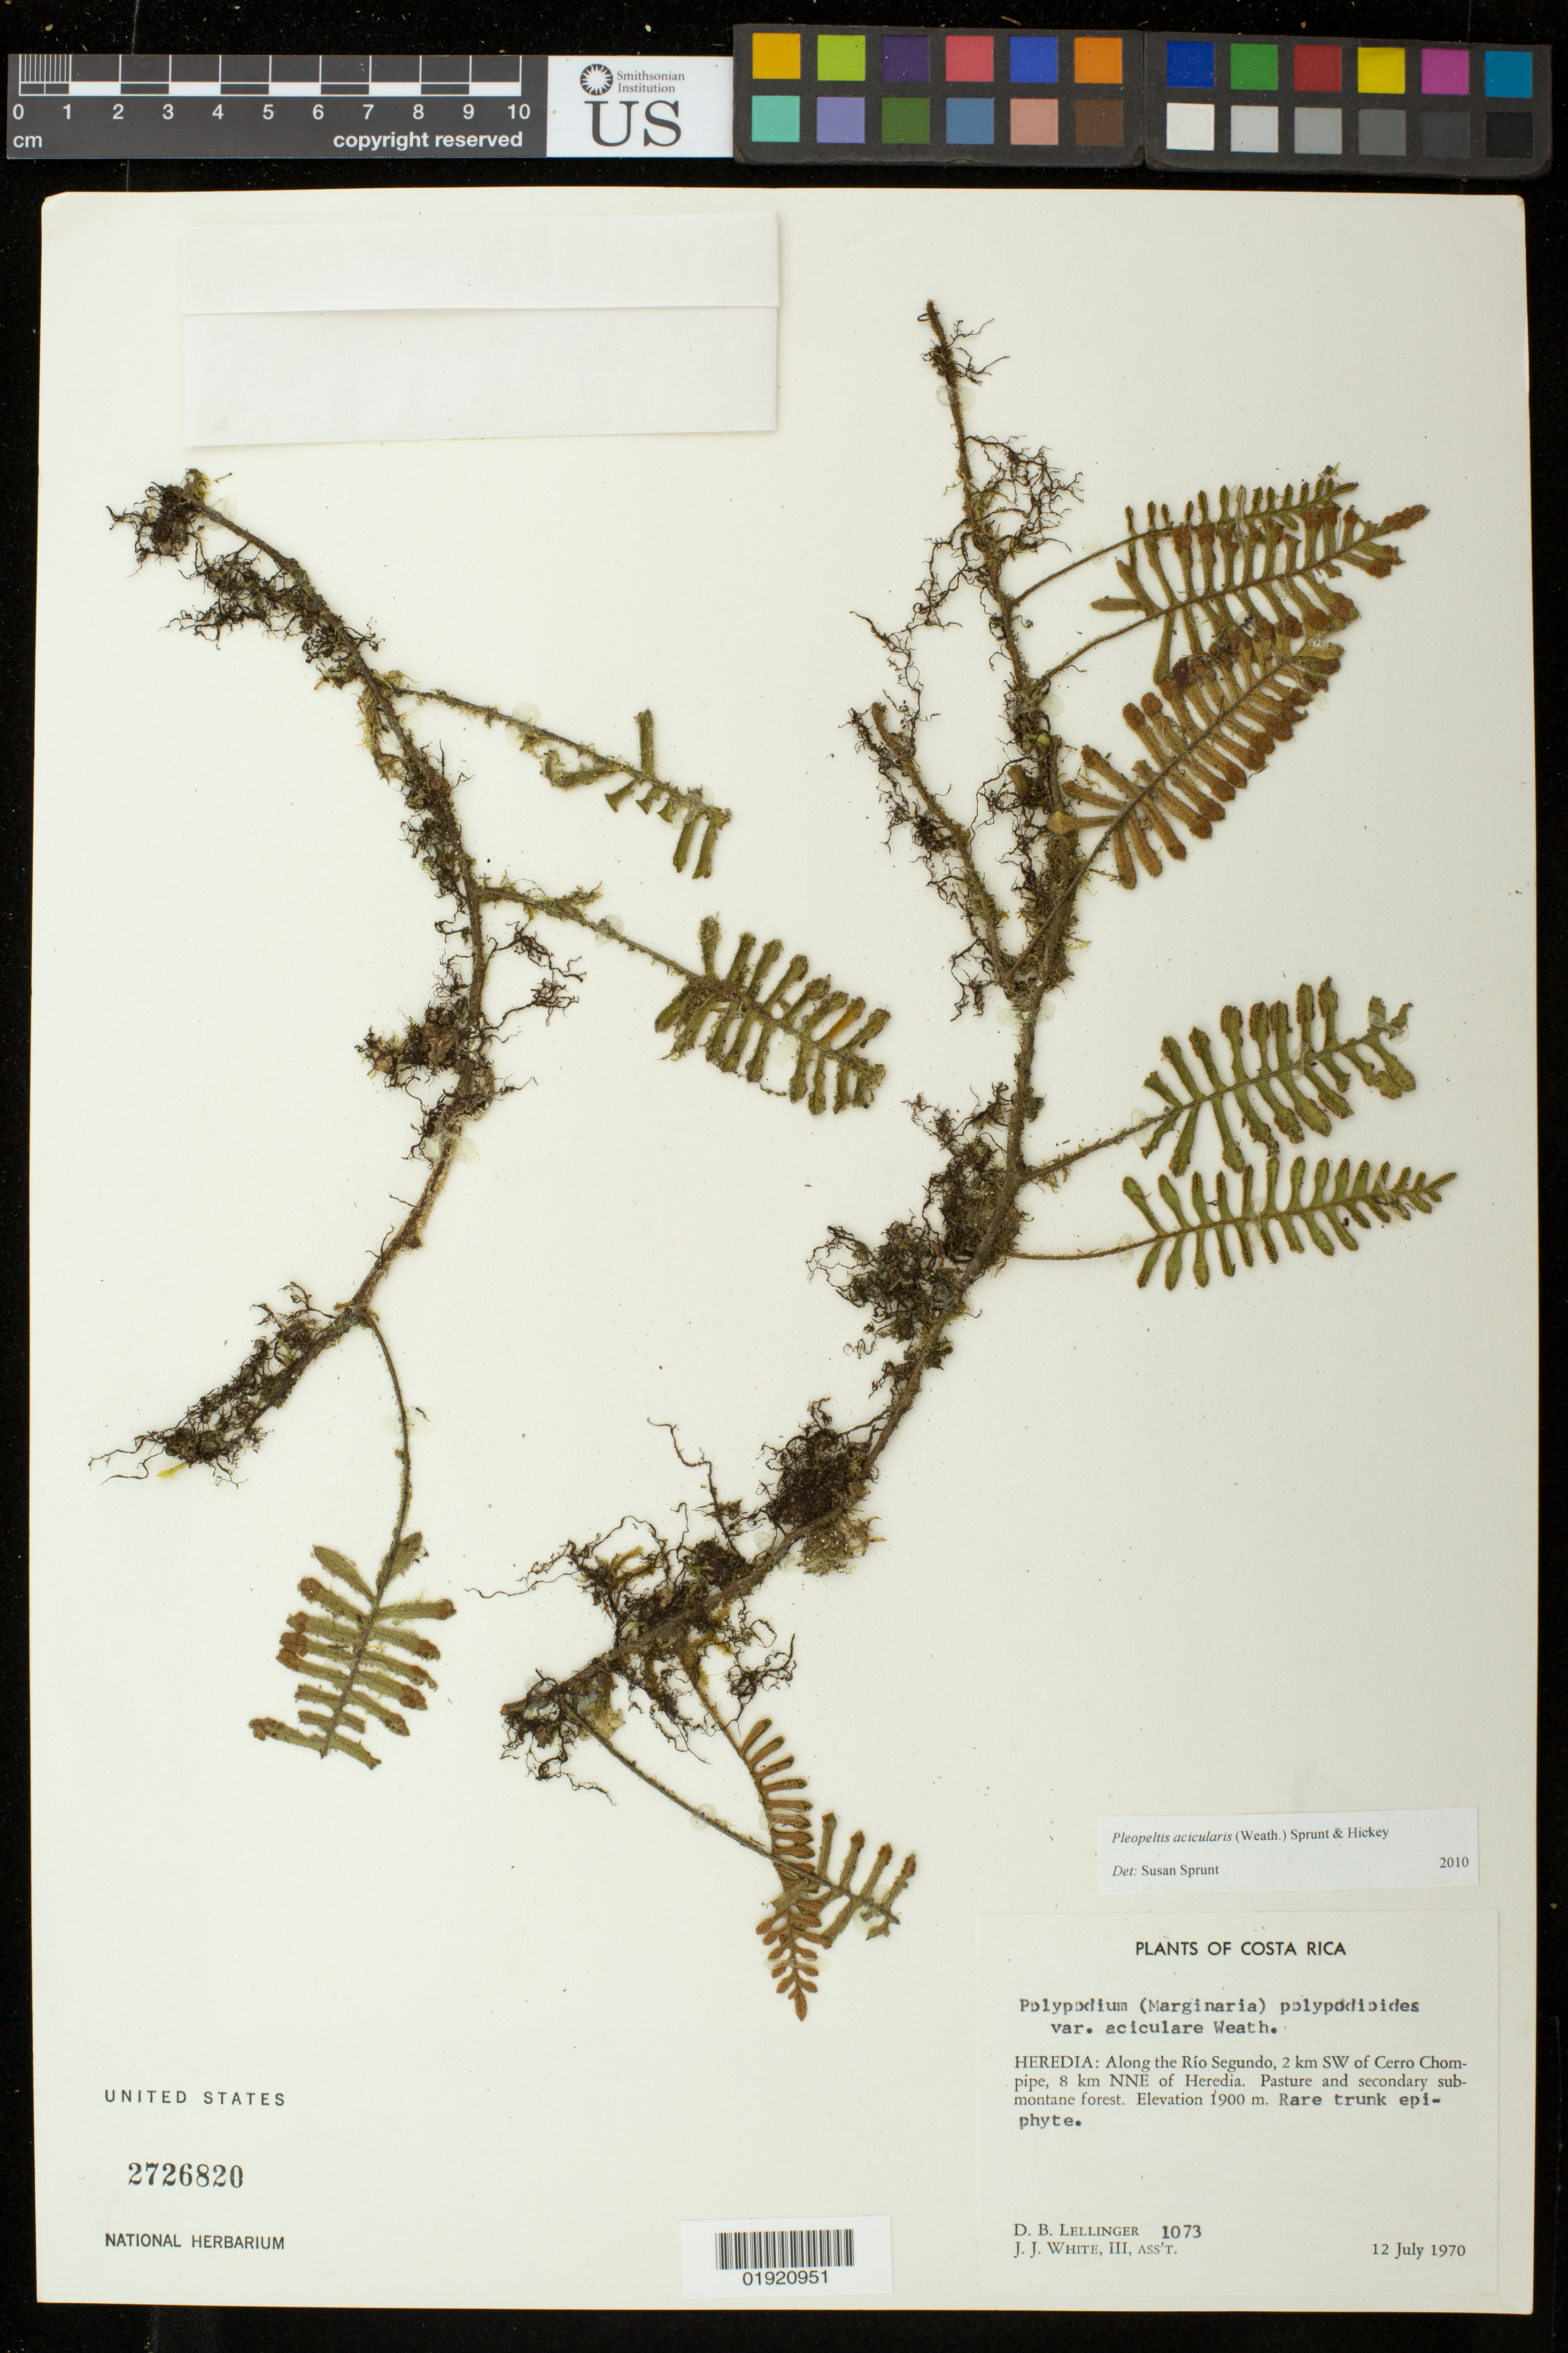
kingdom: Plantae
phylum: Tracheophyta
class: Polypodiopsida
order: Polypodiales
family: Polypodiaceae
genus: Pleopeltis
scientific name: Pleopeltis acicularis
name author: (Weath.) A.R. Sm. & Krömer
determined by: Sprunt, S. V.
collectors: D. B. Lellinger & J. J. White III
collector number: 1073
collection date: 1970-07-12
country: Costa Rica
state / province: Heredia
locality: ALong the Rio Segundo, 2 km SW of Cerro Chompipe, 8 km NNE of Heredia.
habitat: Pasture and secondary submontane forest.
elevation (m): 1900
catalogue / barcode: US 2726820